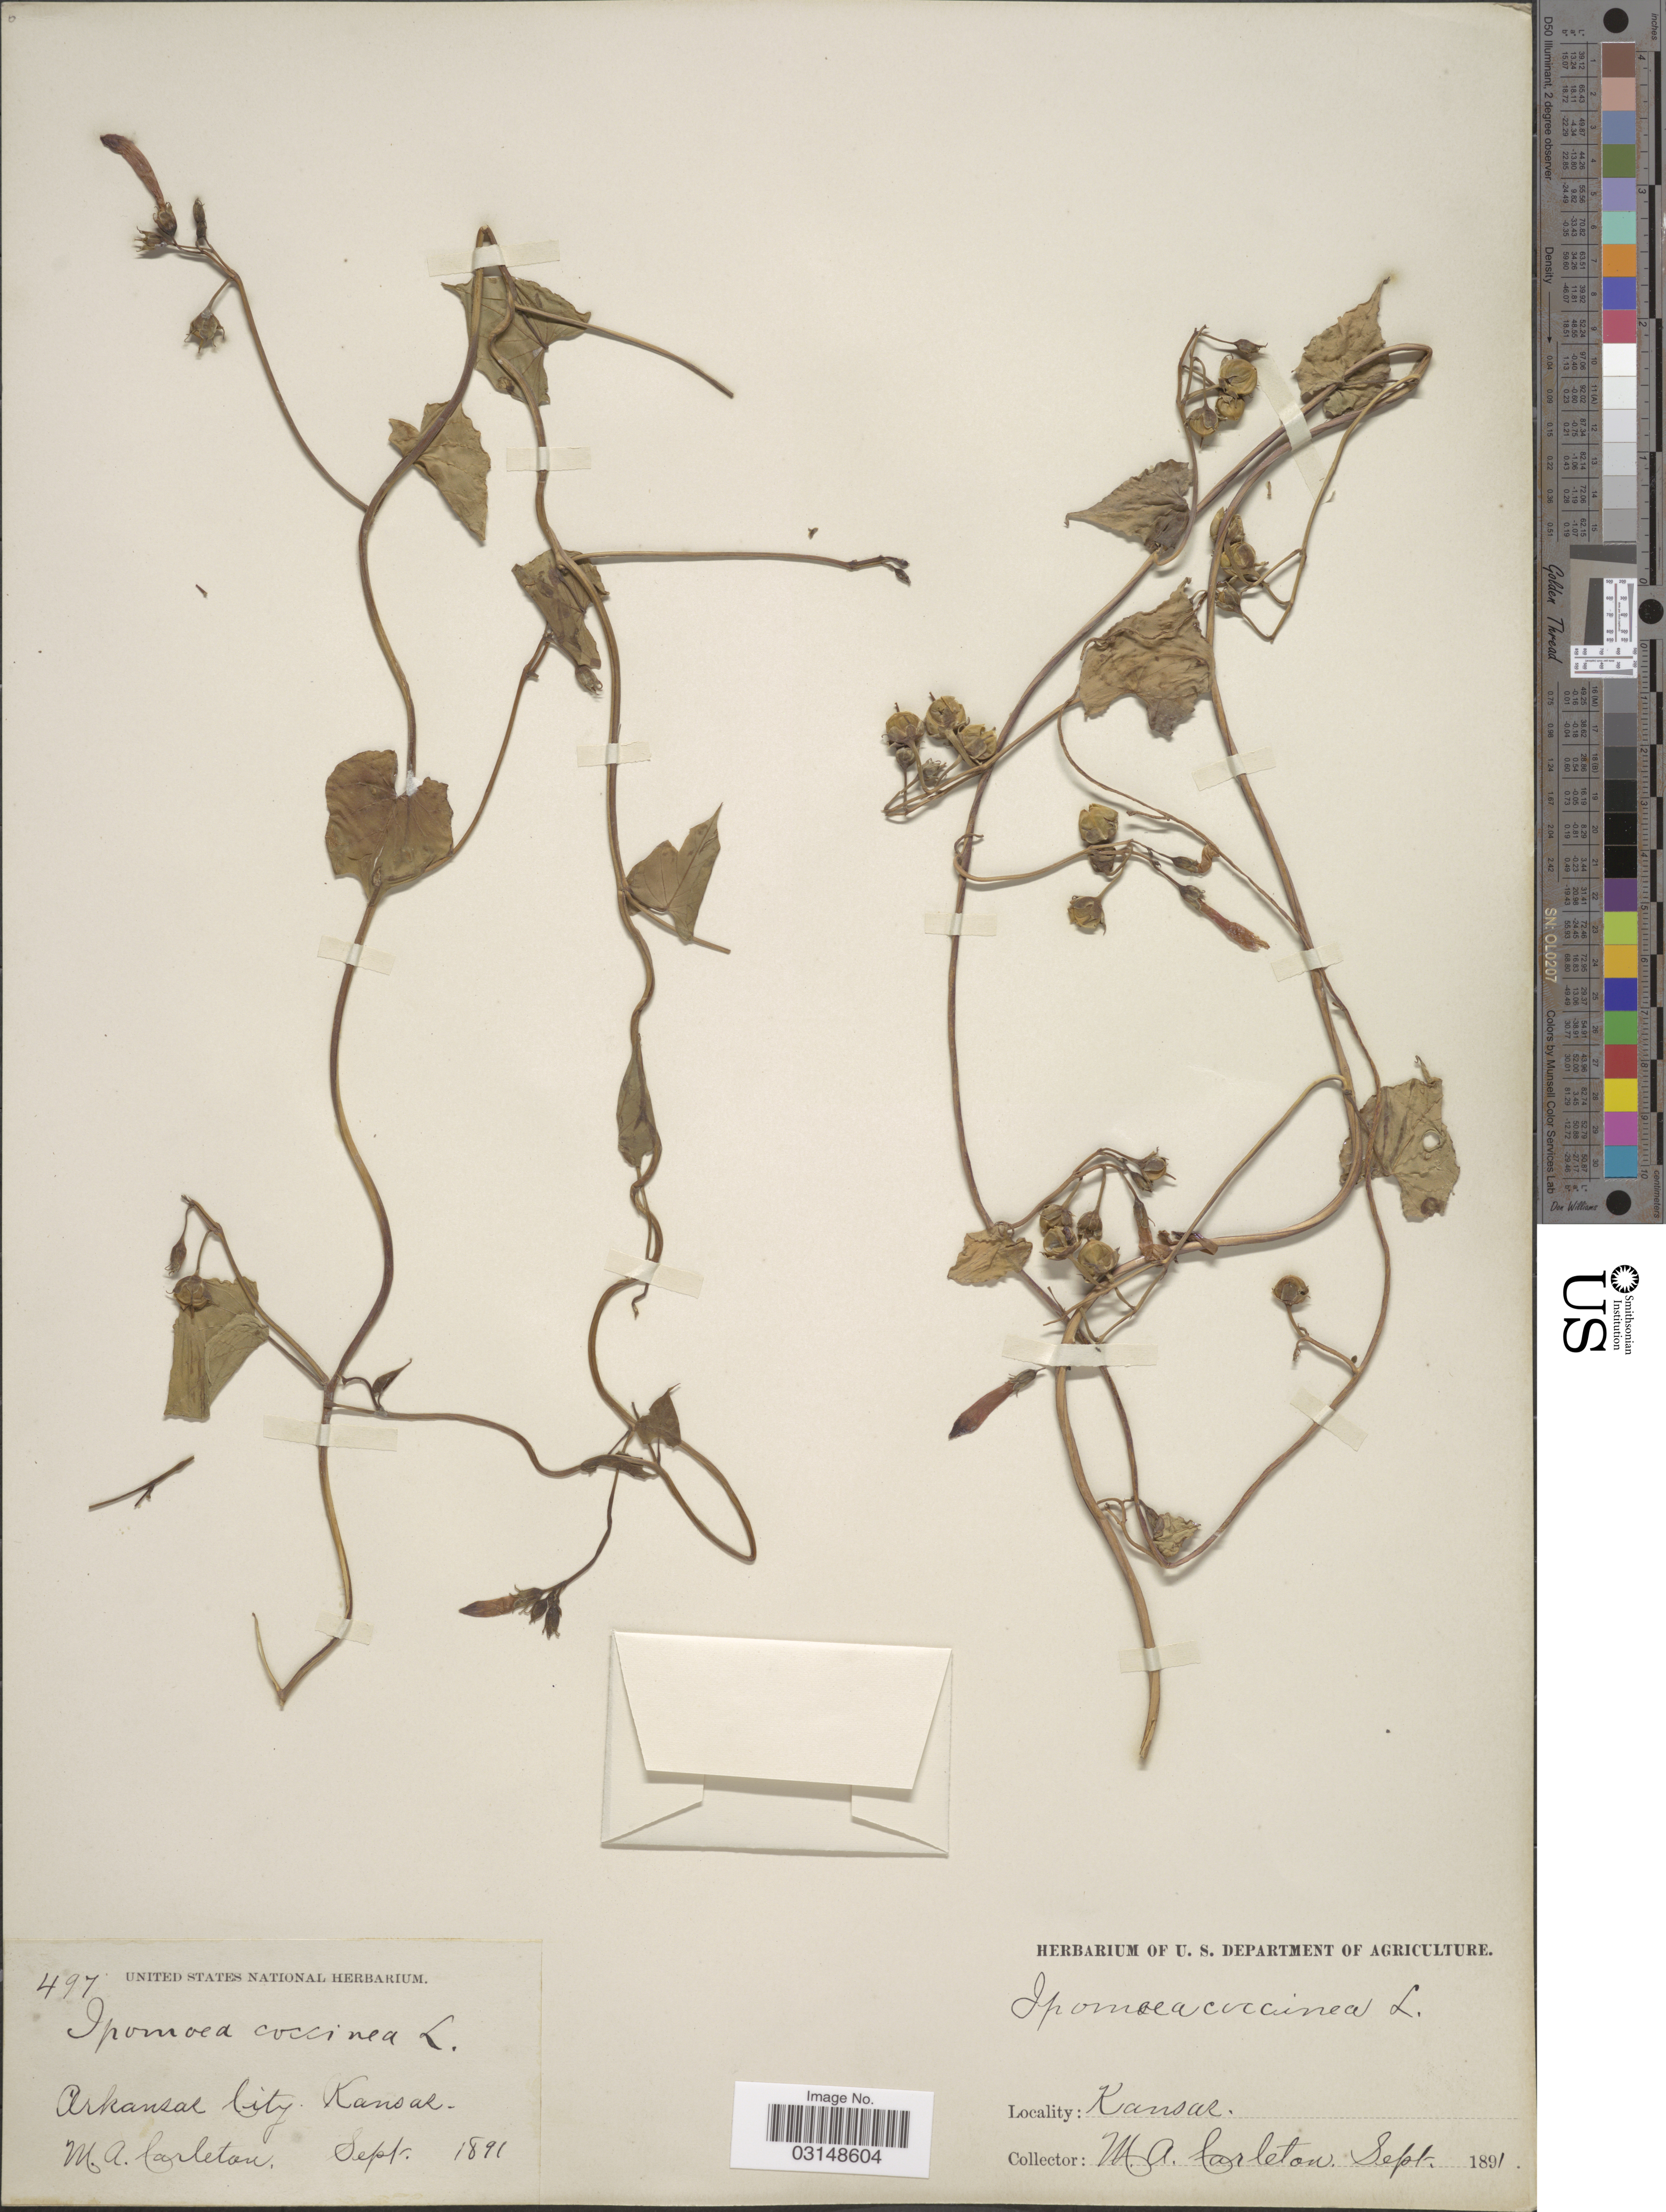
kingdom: Plantae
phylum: Tracheophyta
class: Magnoliopsida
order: Solanales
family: Convolvulaceae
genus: Ipomoea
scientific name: Ipomoea coccinea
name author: L.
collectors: M. A. Carleton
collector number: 497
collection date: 1891-09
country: United States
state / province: Kansas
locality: Arkansas City, Kansas.